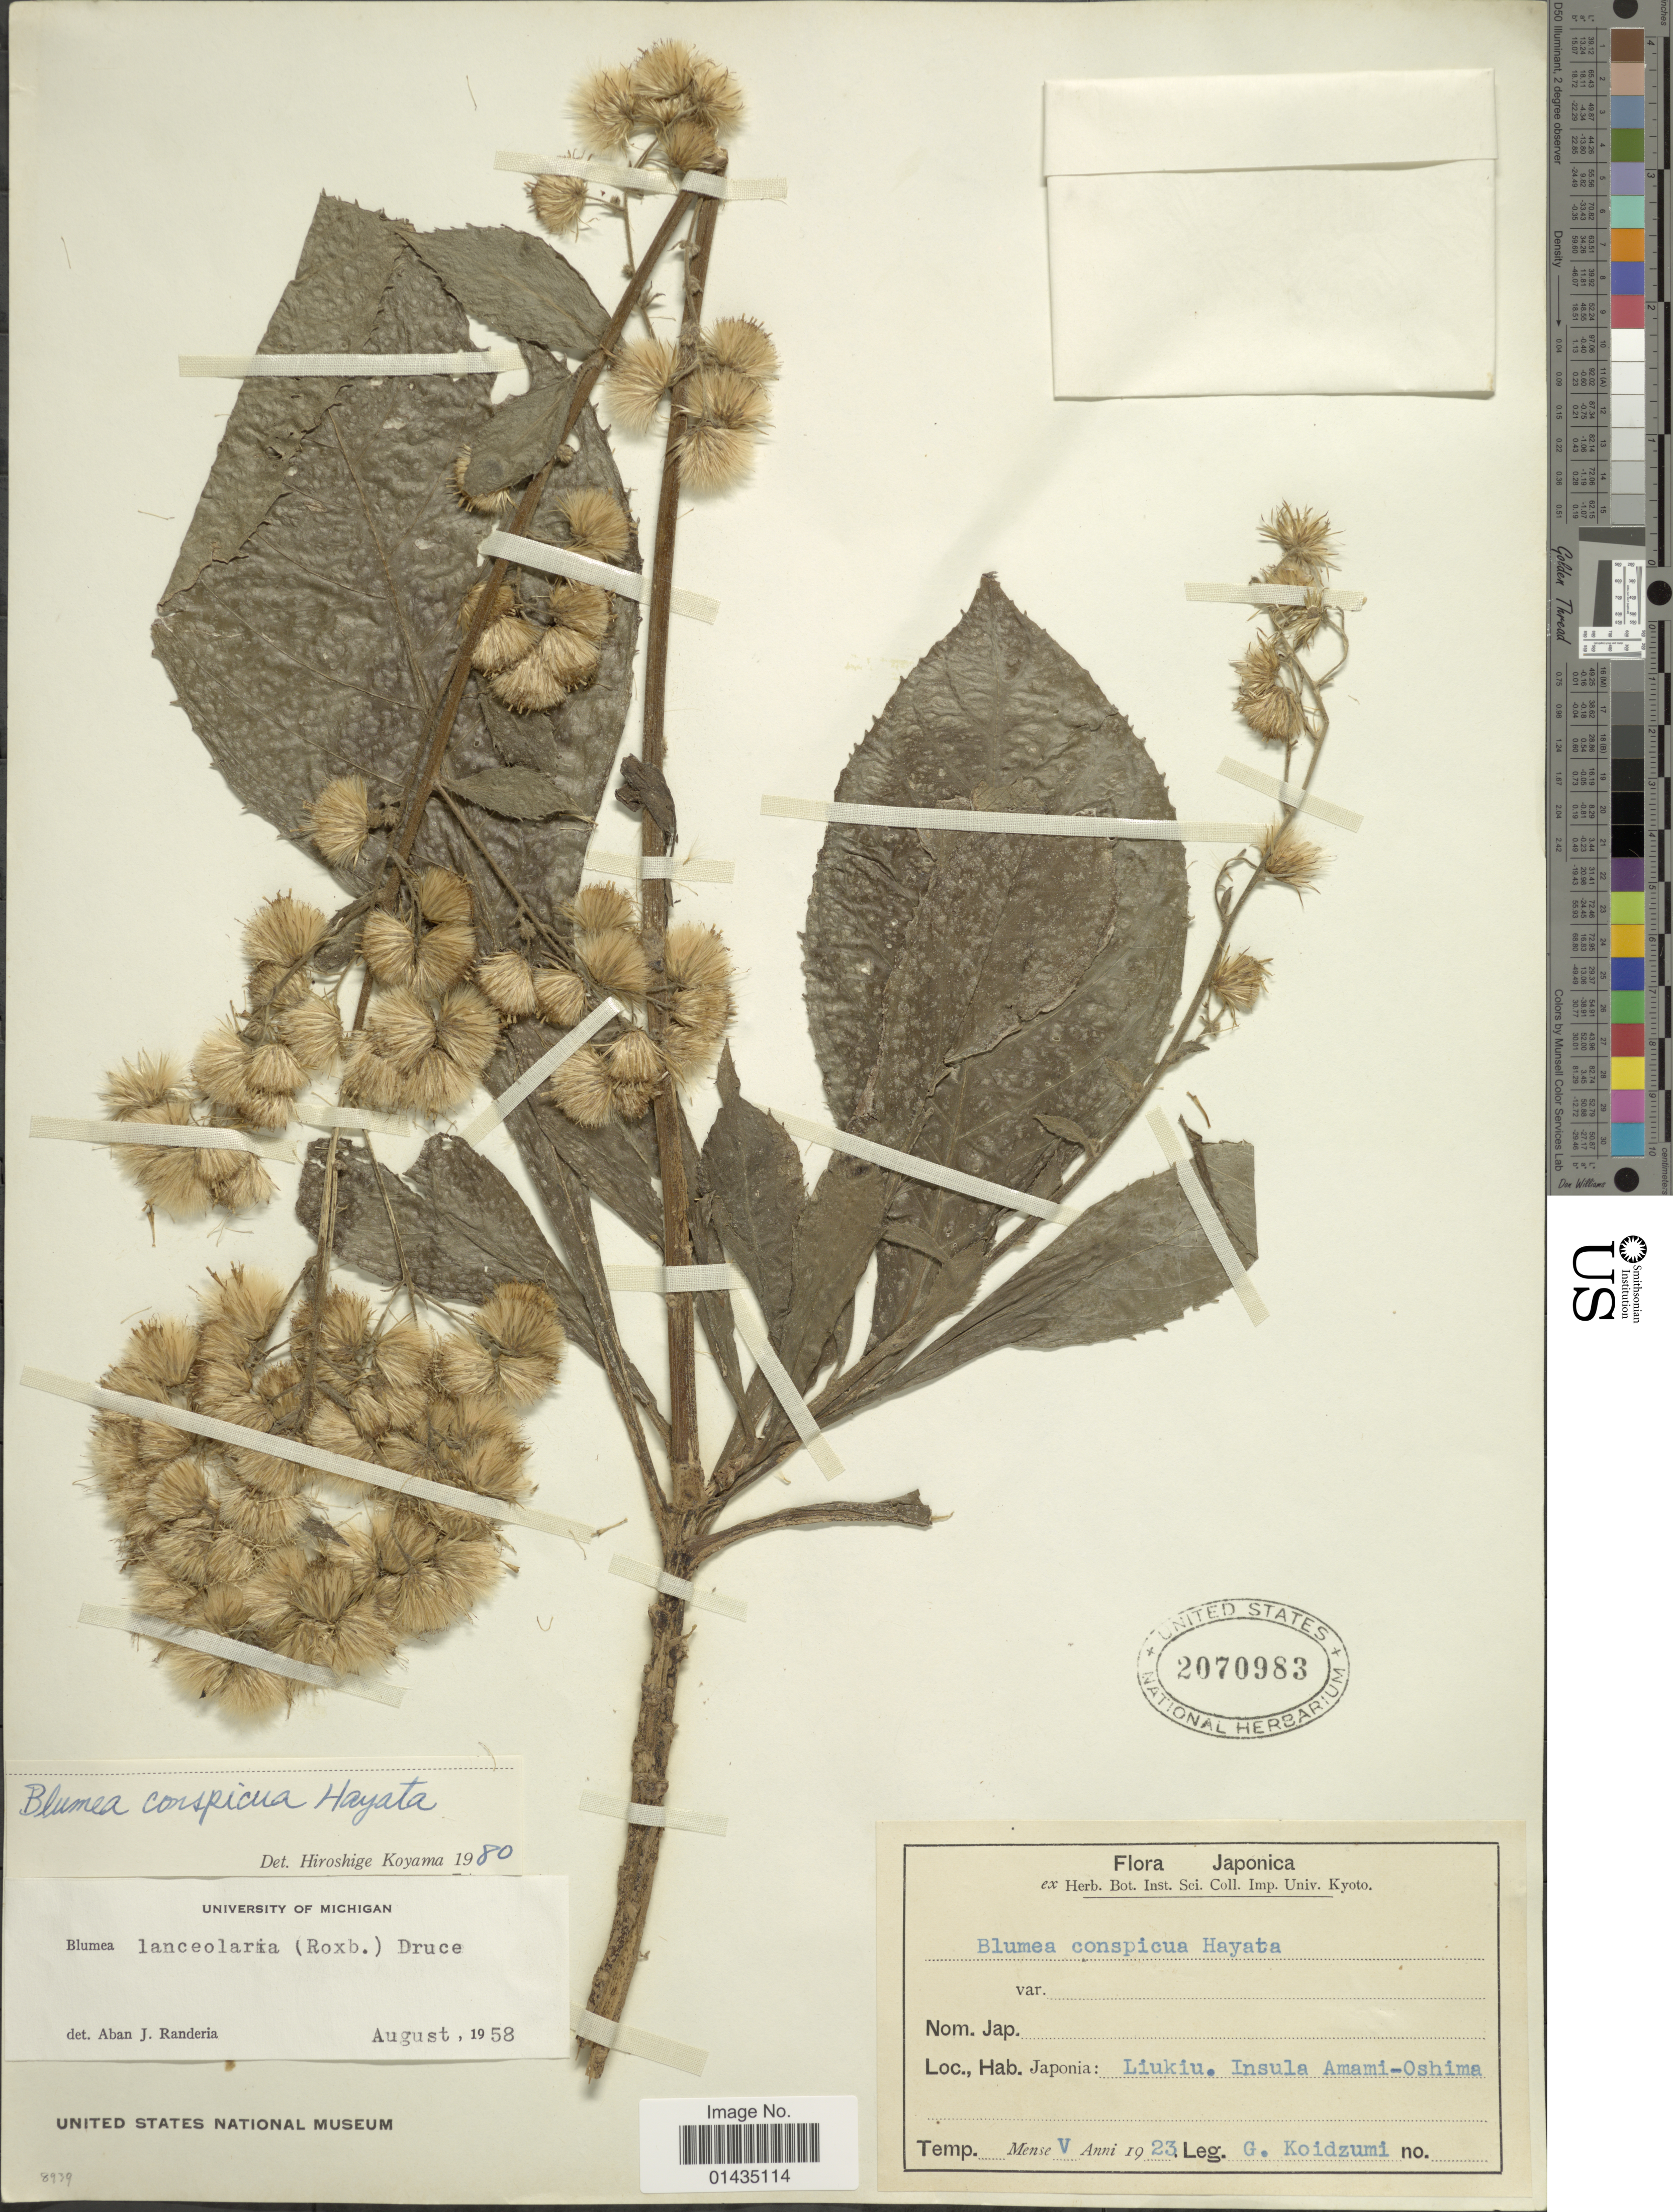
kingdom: Plantae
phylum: Tracheophyta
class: Magnoliopsida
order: Asterales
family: Asteraceae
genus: Blumea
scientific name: Blumea conspicua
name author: Hayata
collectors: G. Koidzumi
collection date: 1923-05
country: Japan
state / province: Okinawa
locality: Japonia, Liukiu, Insula Amami-Oshima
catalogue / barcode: US 2070983